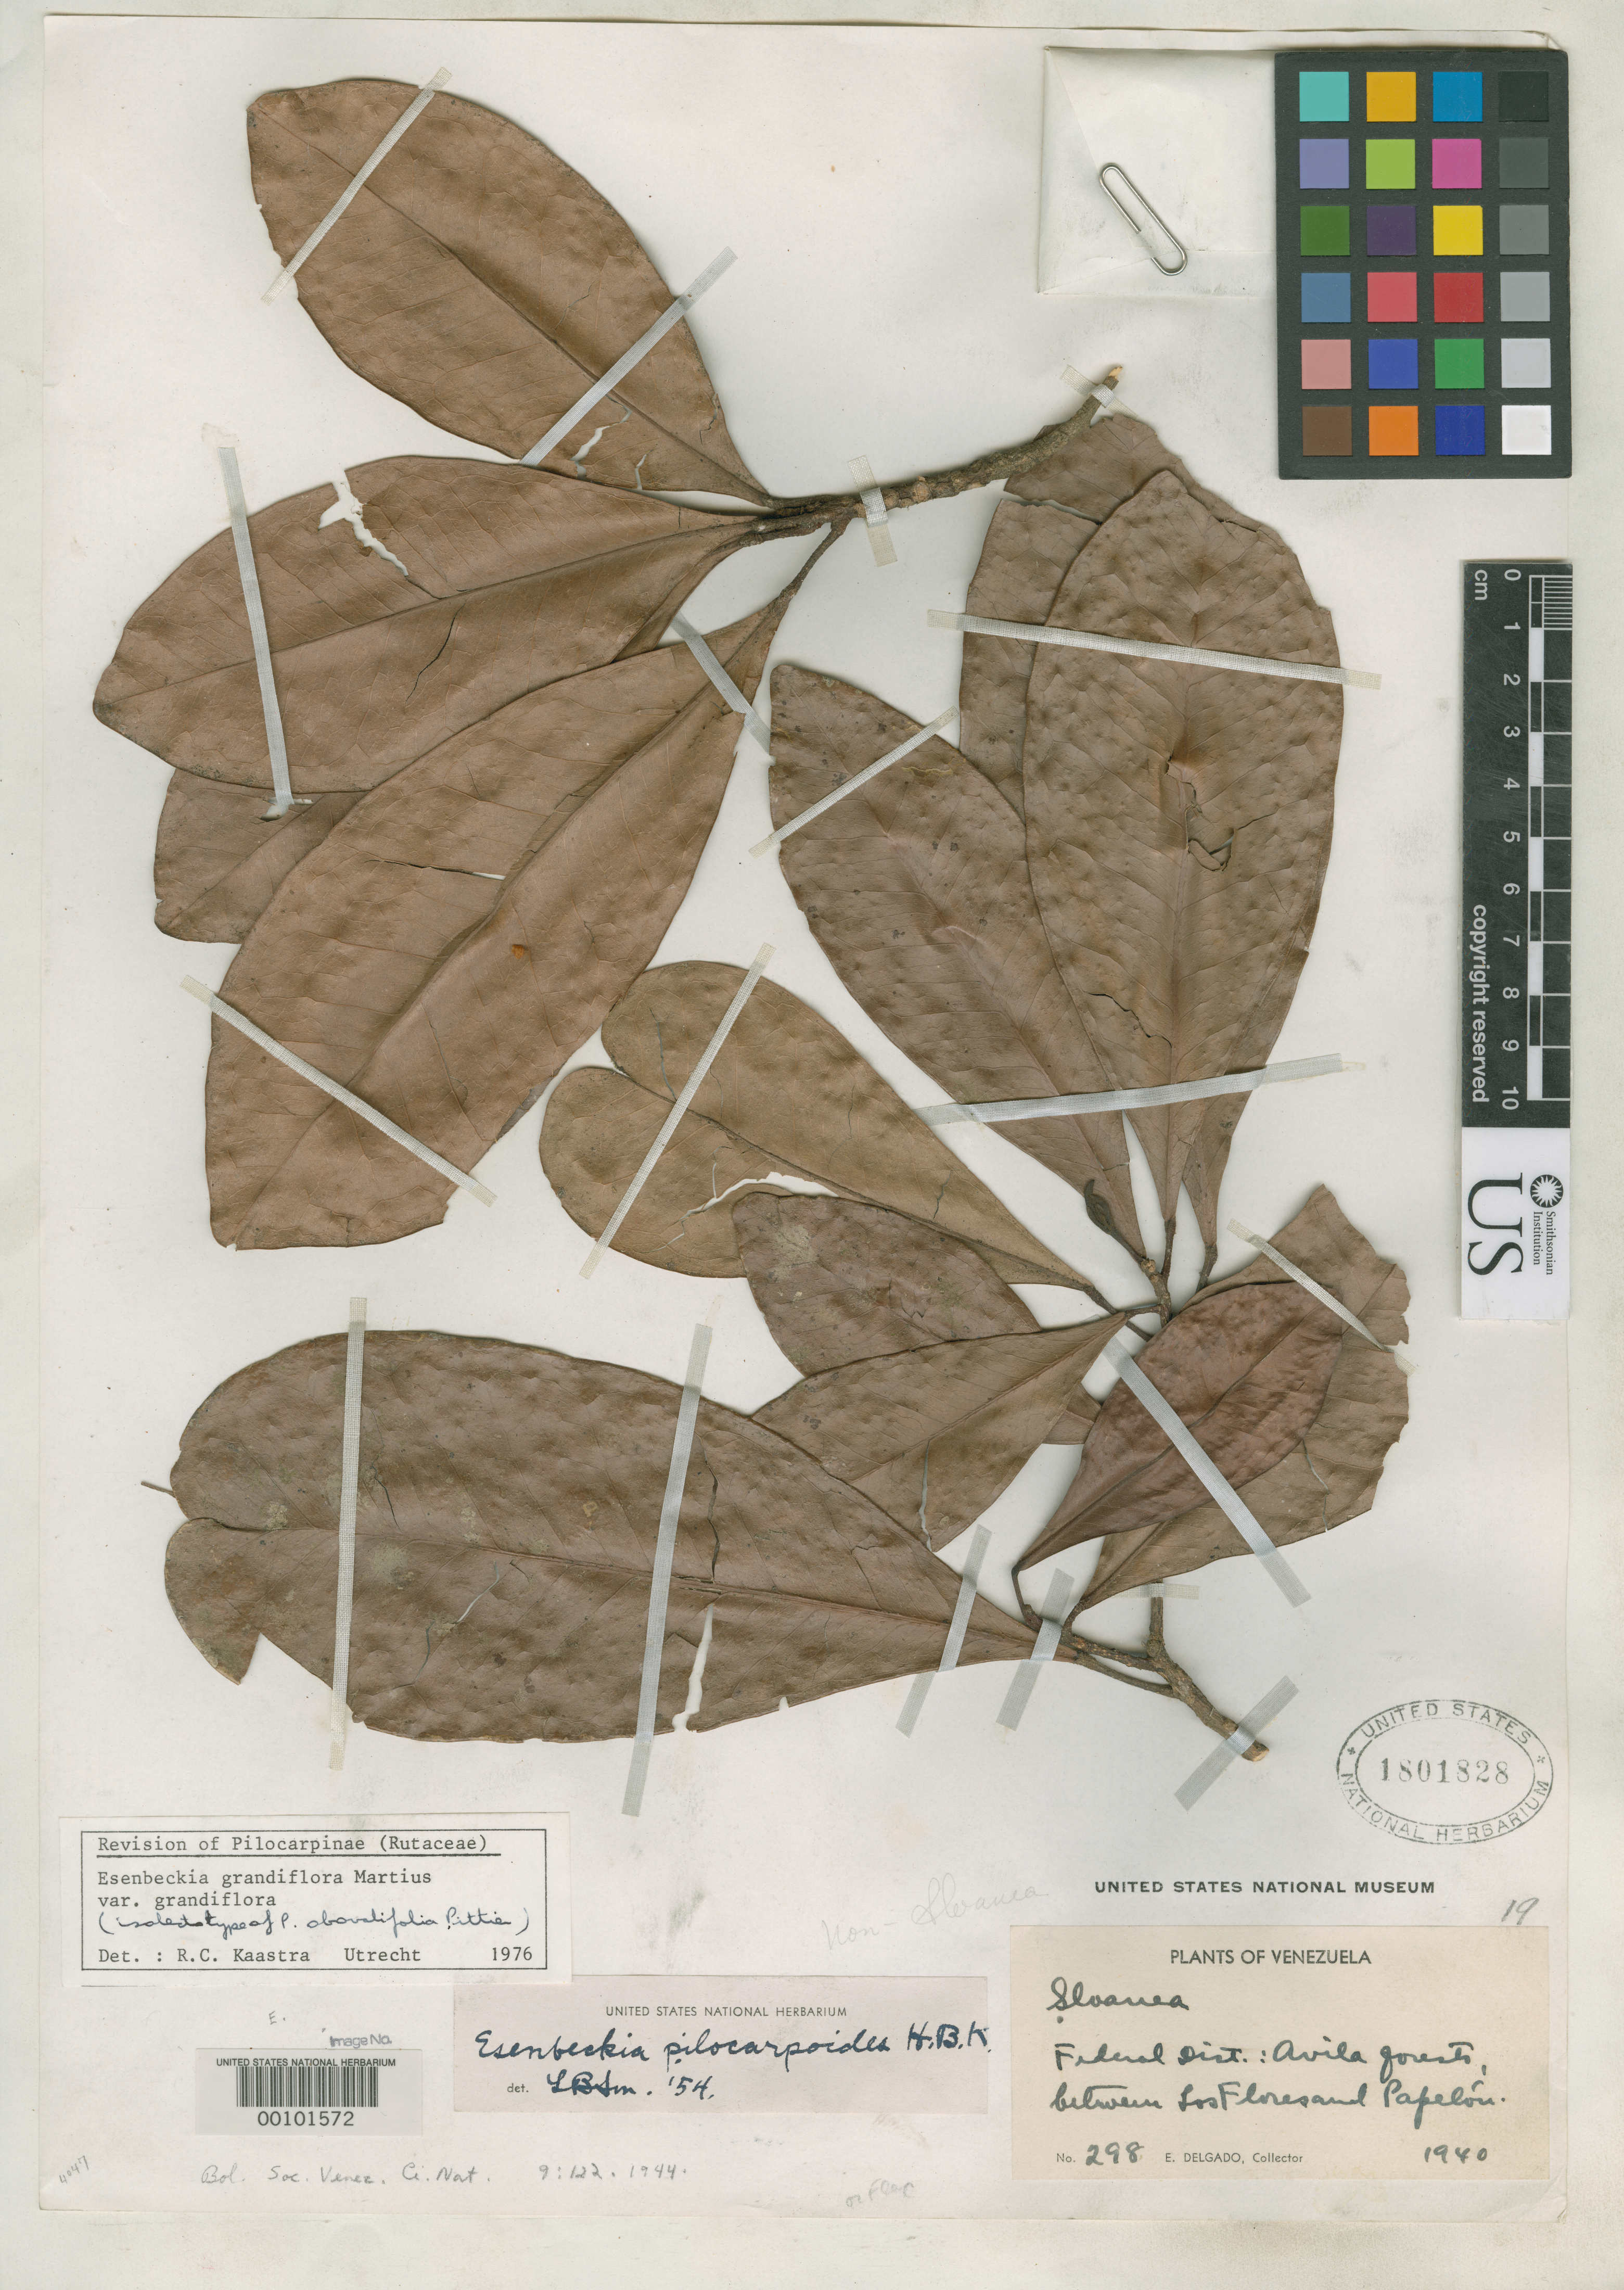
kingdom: Plantae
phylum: Tracheophyta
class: Magnoliopsida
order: Sapindales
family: Rutaceae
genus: Esenbeckia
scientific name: Esenbeckia obovalifolia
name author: Pittier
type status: Isolectotype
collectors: E. Delgado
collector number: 298 (cited 2981)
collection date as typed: Jul 1940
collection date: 1940-07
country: Venezuela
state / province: Distrito Federal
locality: Avila forests, between Los Flores and Papelon.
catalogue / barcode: US 1801828